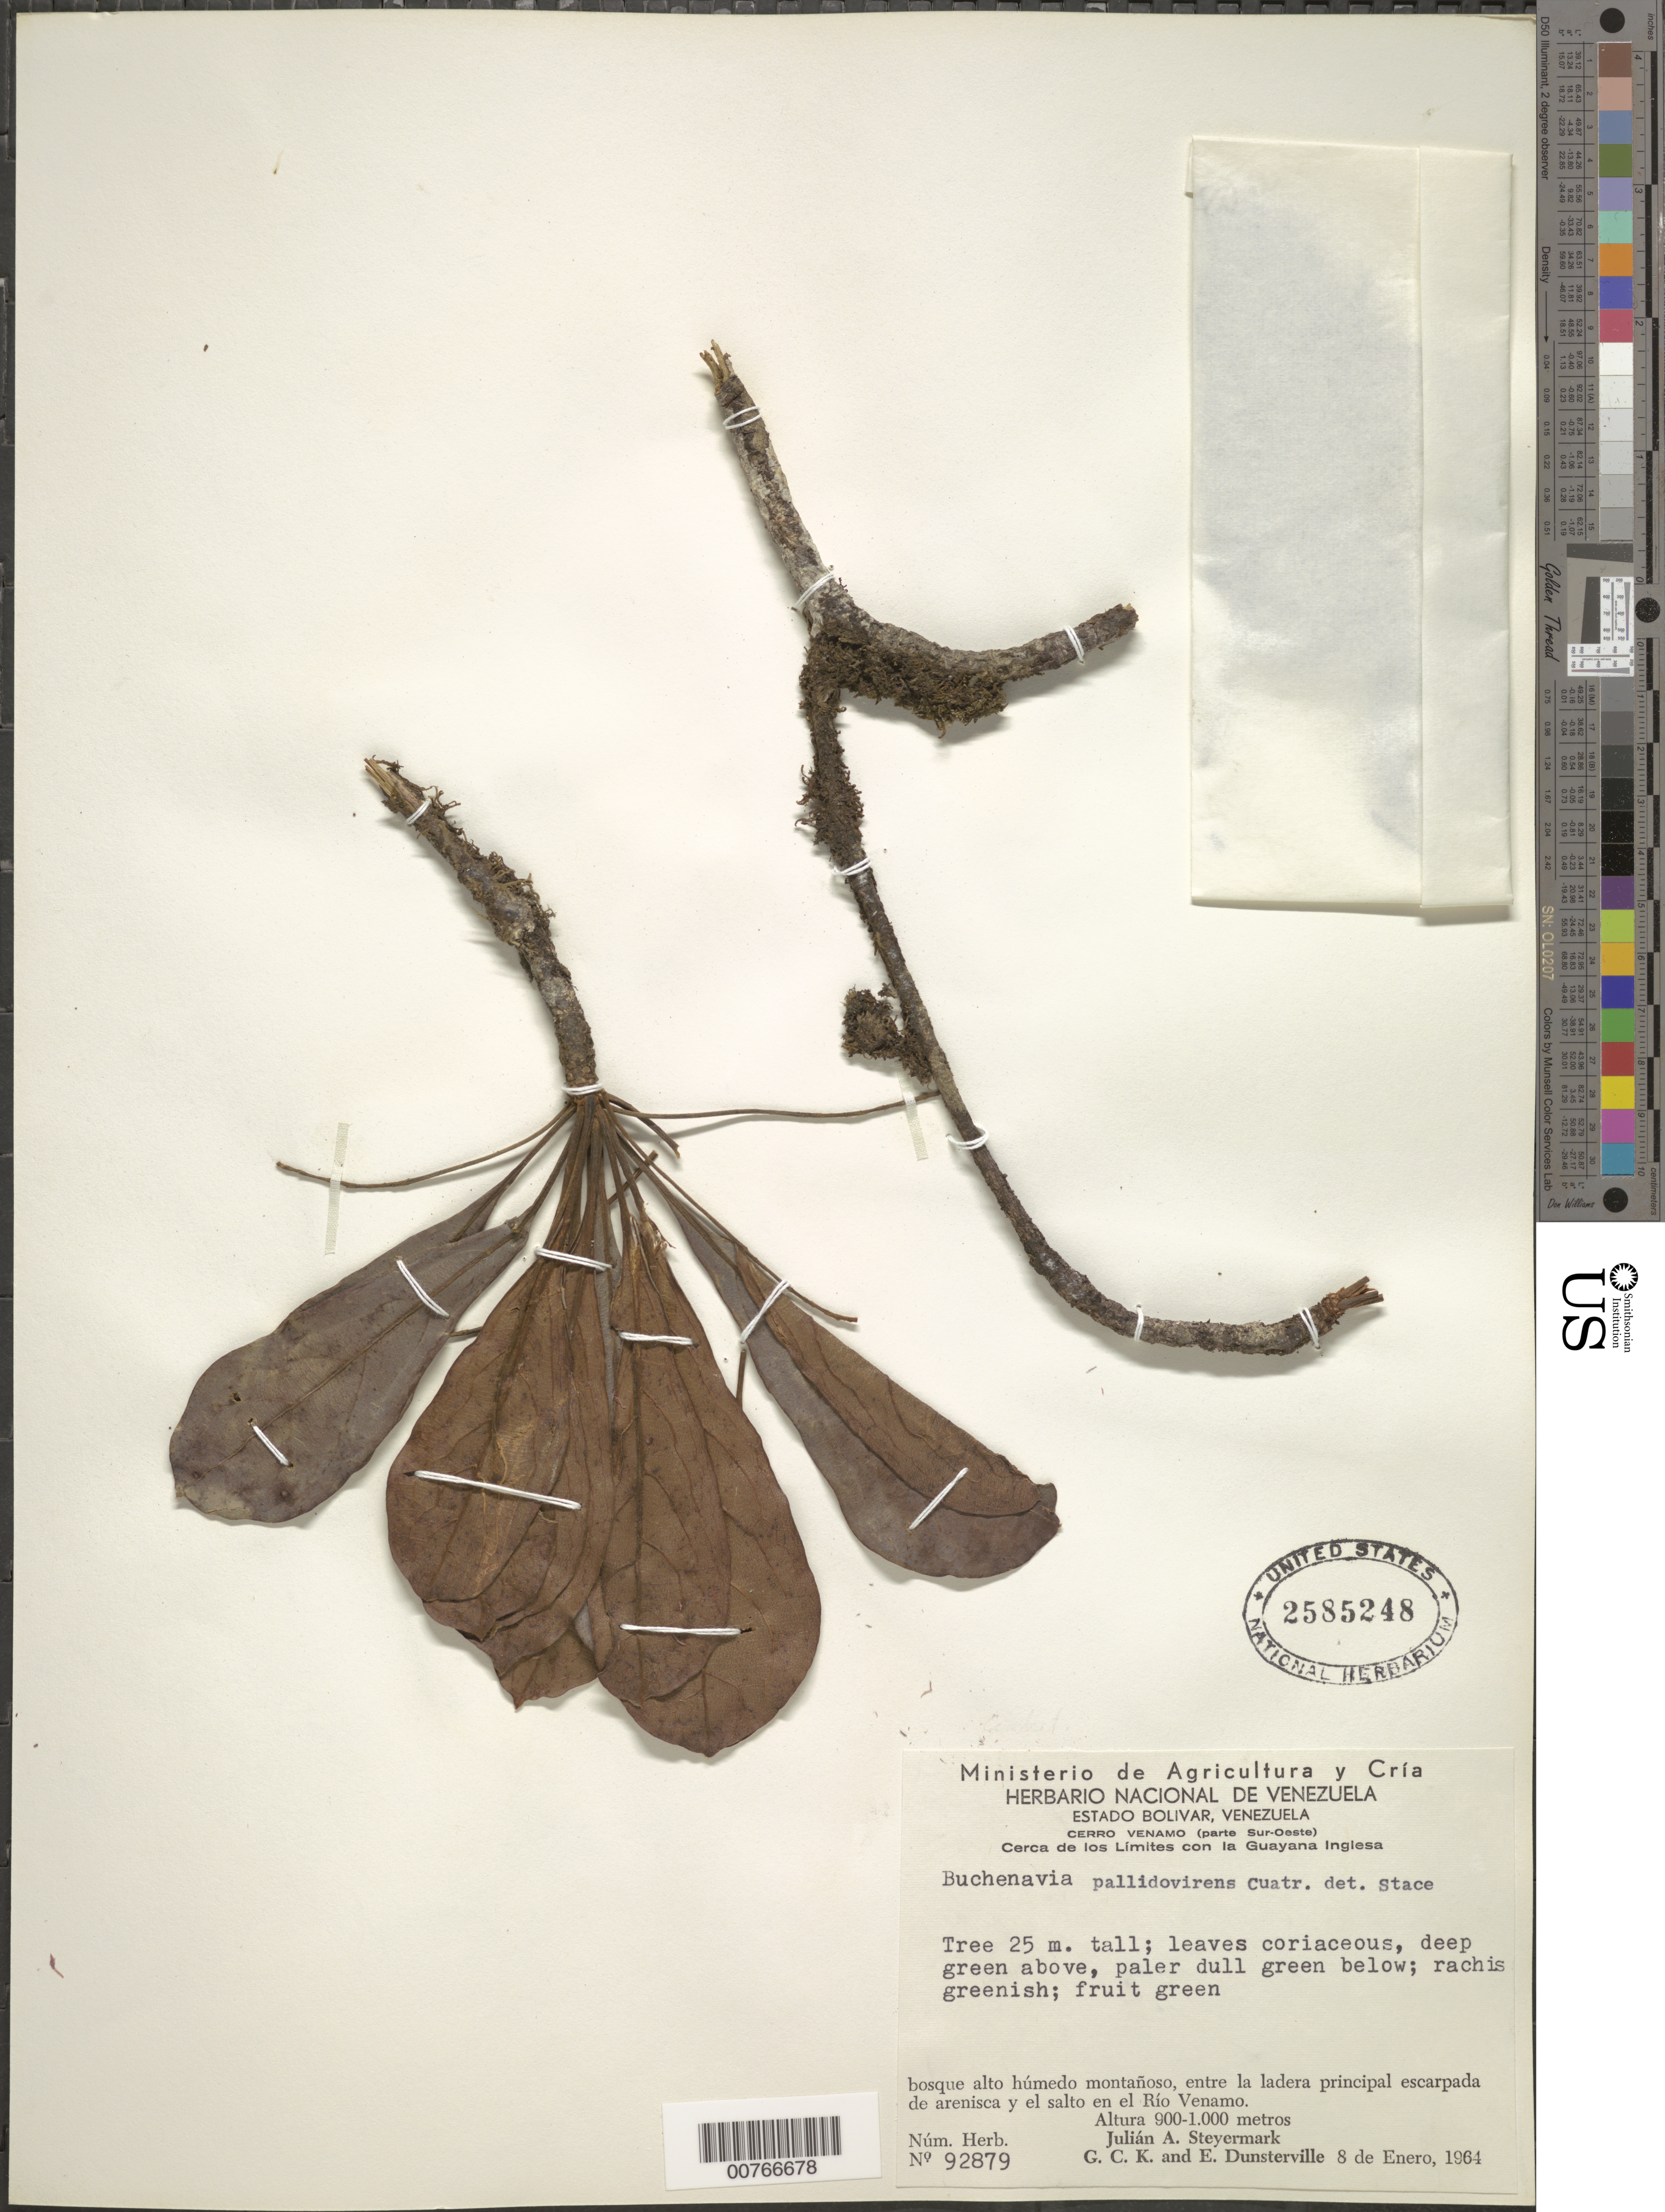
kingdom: Plantae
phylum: Tracheophyta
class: Magnoliopsida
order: Myrtales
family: Combretaceae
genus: Terminalia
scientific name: Terminalia pallidovirens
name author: (Cuatrec.) Gere & Boatwr.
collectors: J. Steyermark, G. C. K. Dunsterville & E. Dunsterville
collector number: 92879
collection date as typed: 8-Jan-64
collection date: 1964-01-08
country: Venezuela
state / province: Bolívar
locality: Cerro Venamo (parte Sur-Oeste), Río Venamo, vecindades del salto, cerca de los límites con la Guayana Inglesa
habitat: Bosque alto húmedo montañoso, entre la ladera principal escarpada de arenisca y el salto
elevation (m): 900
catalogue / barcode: US 2585248